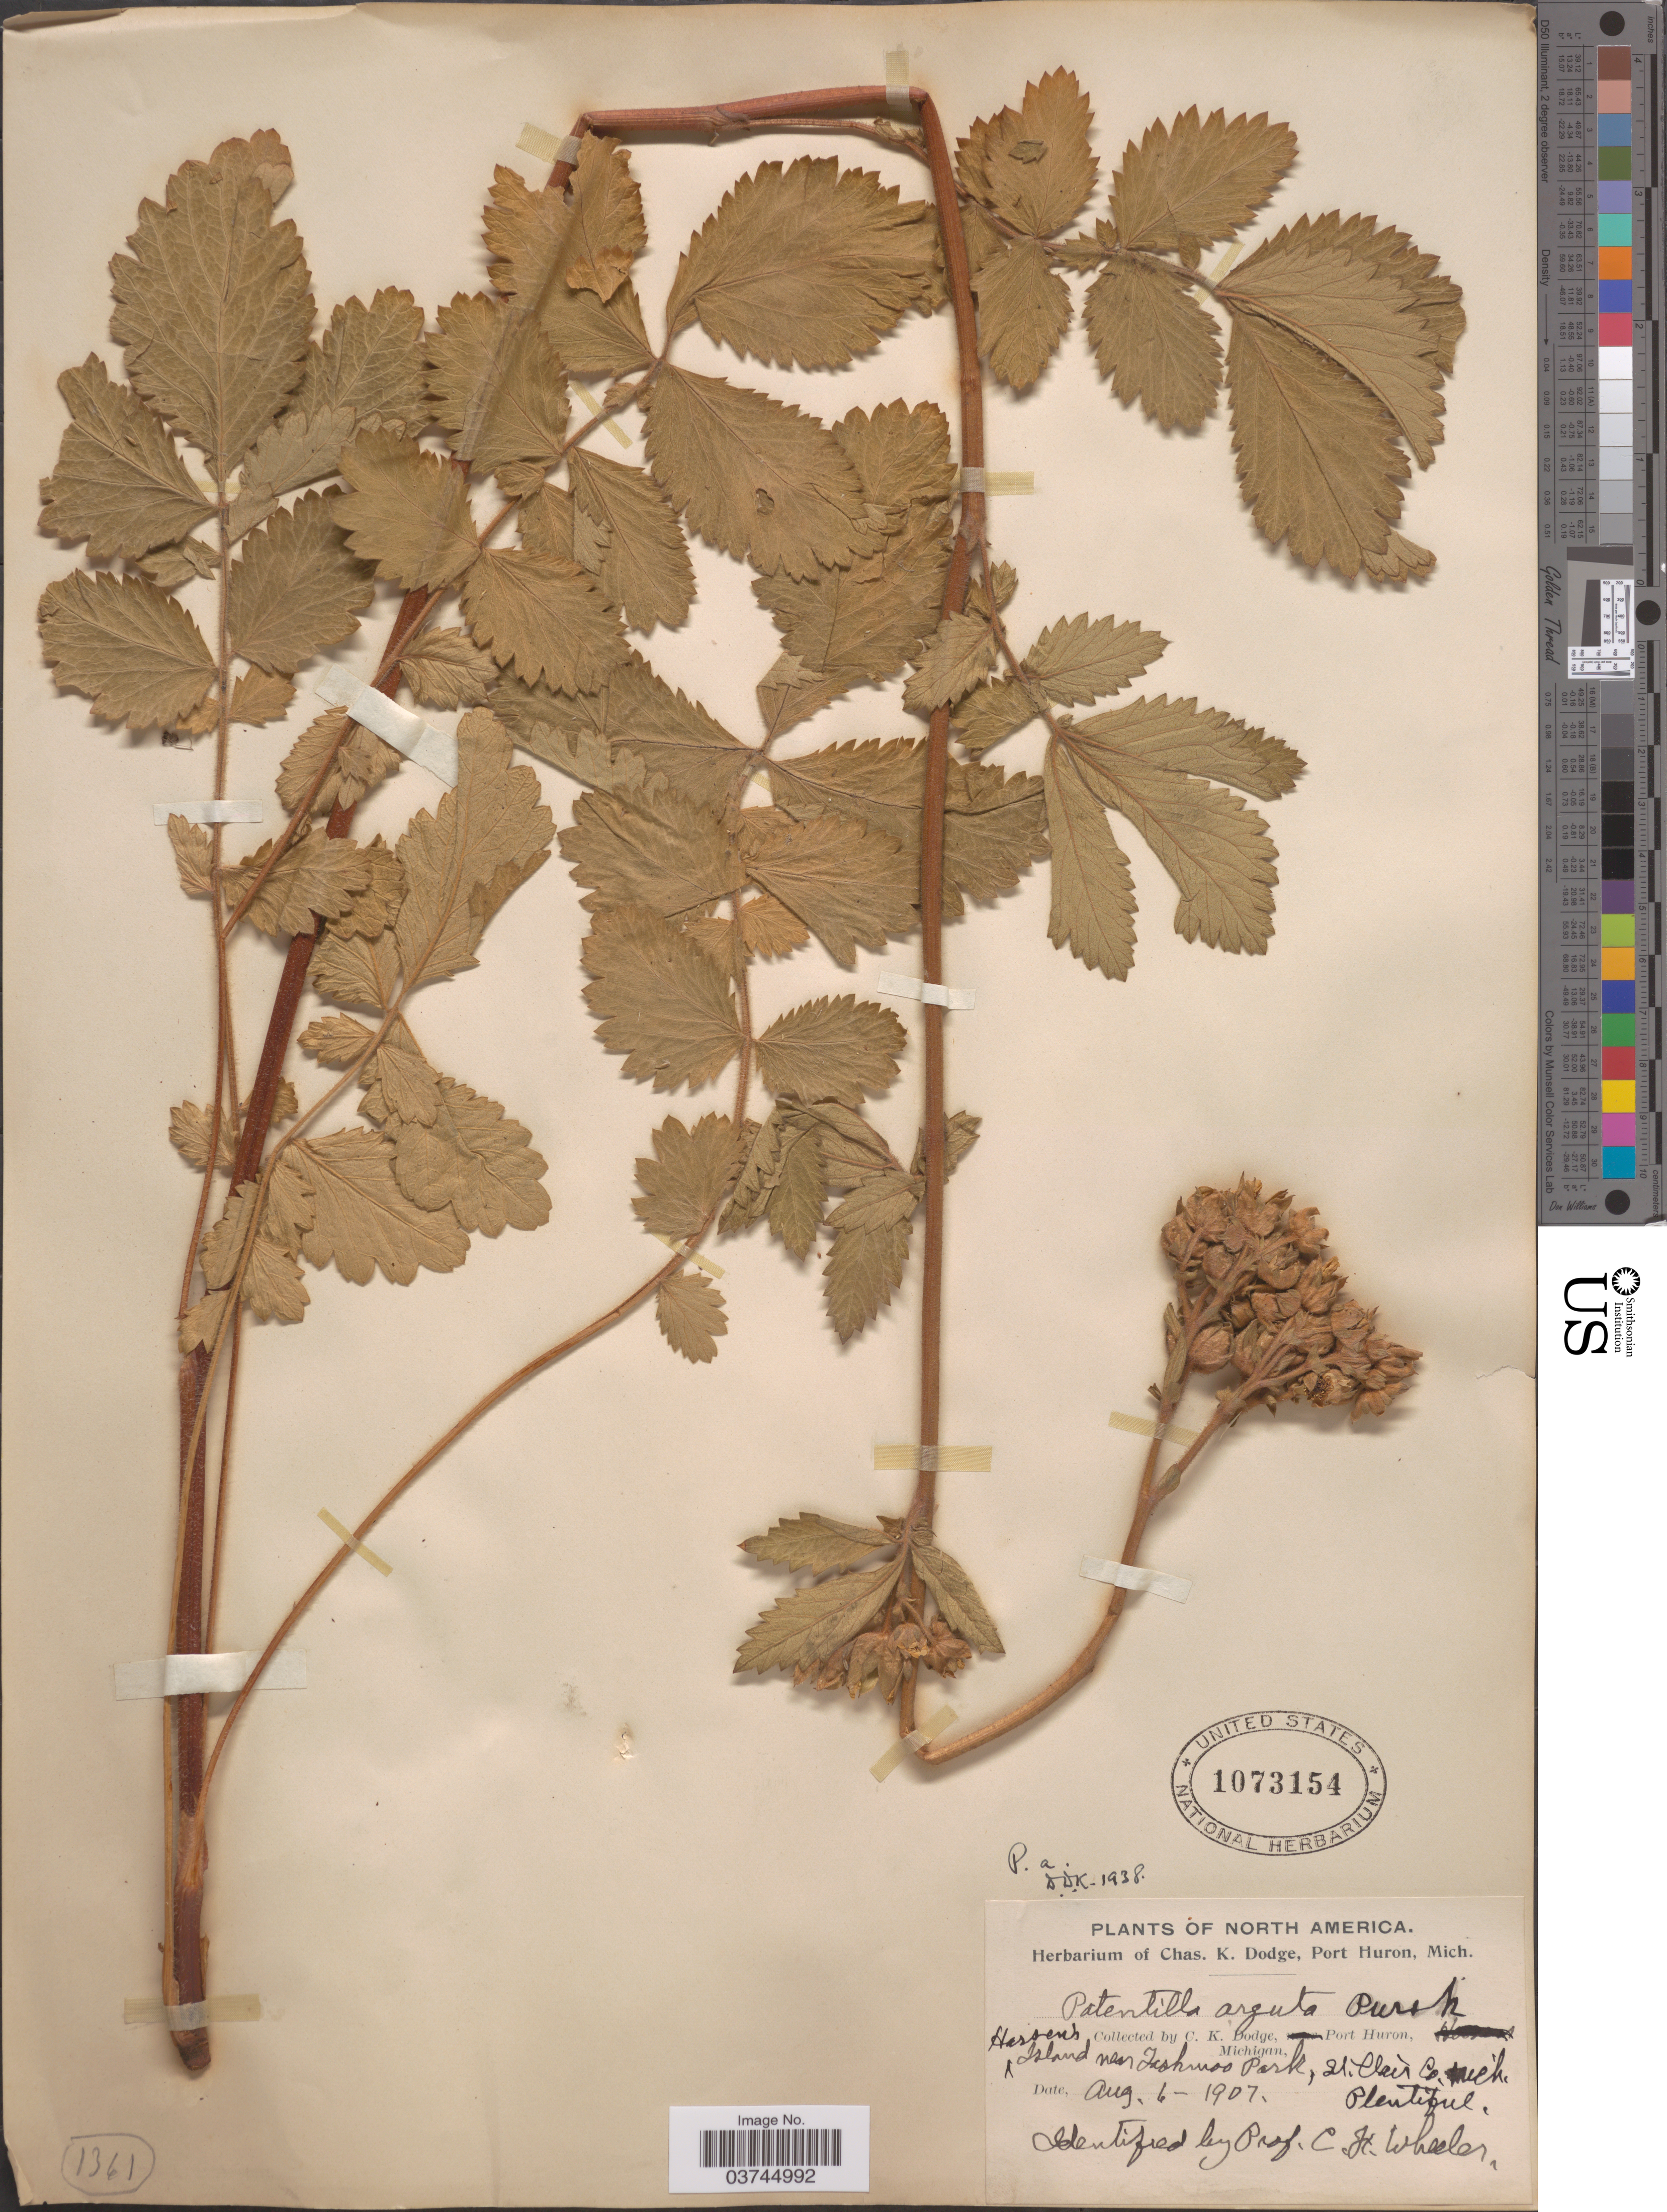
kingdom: Plantae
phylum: Tracheophyta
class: Magnoliopsida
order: Rosales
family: Rosaceae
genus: Drymocallis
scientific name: Drymocallis arguta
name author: (Pursh) Rydb.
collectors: C. K. Dodge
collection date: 1907-08-06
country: United States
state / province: Michigan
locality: Hassen's Island near Tashmoo Park, St. Clair Co.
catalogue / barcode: US 1073154